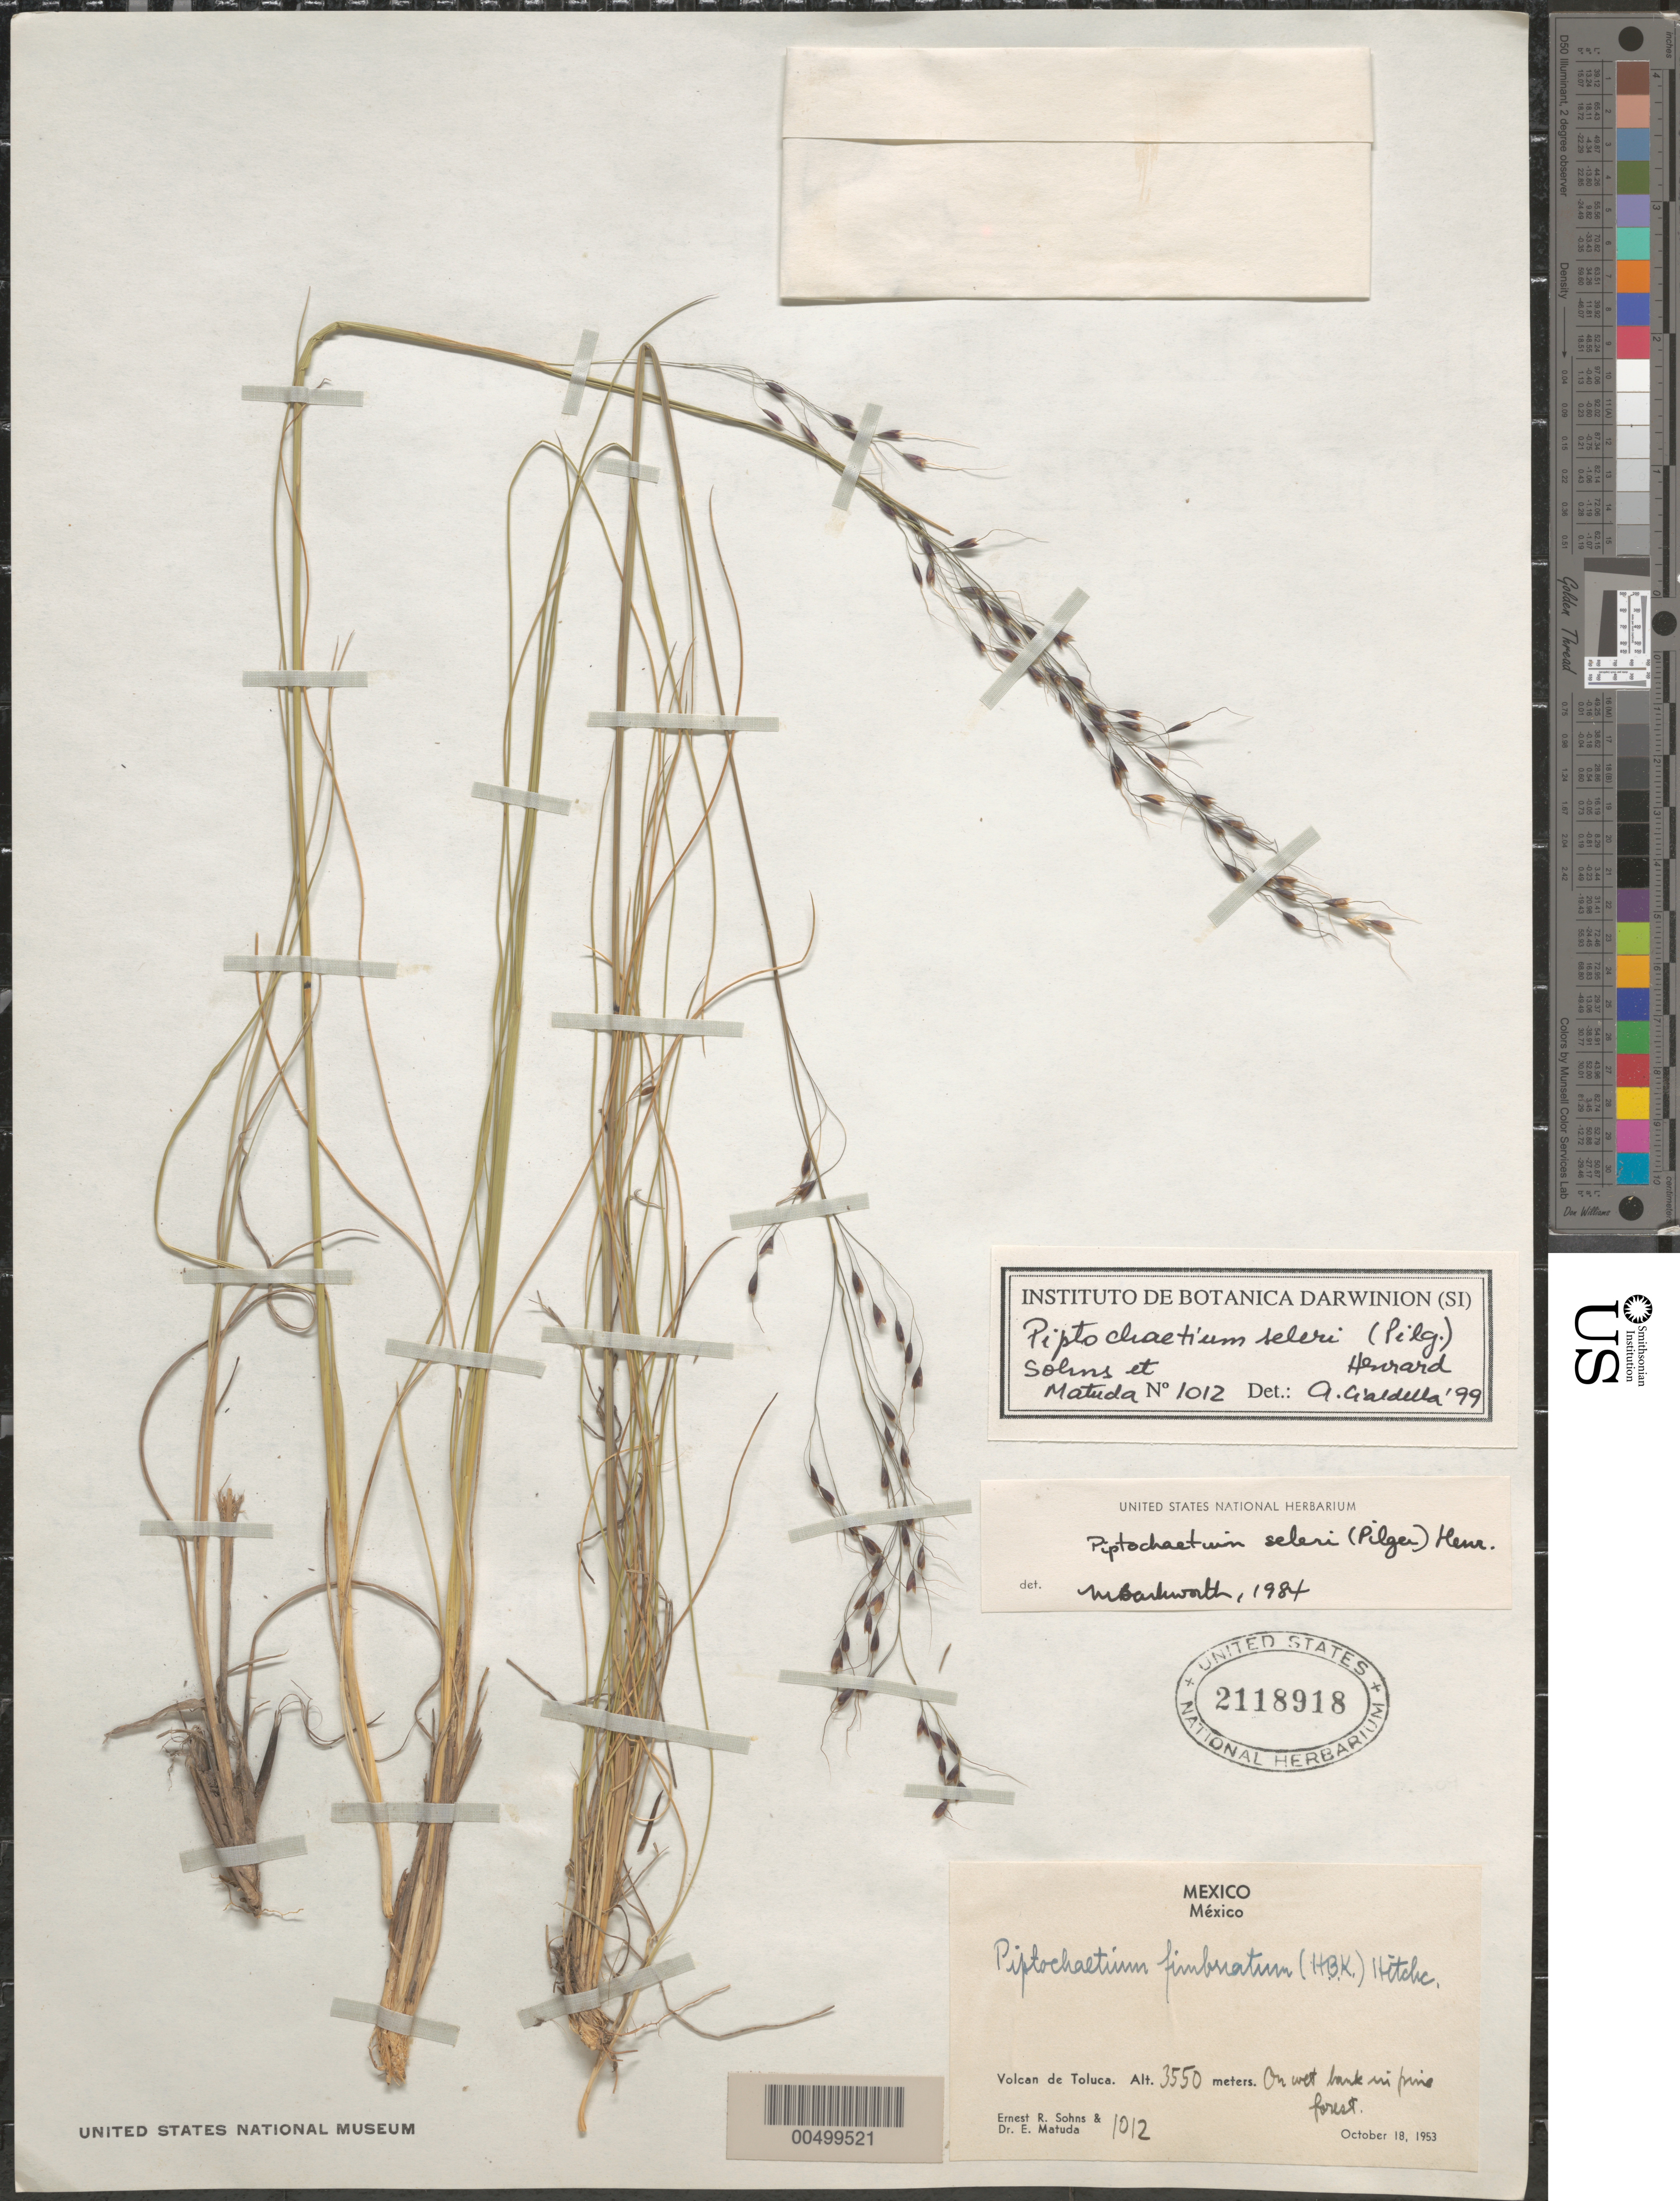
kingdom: Plantae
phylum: Tracheophyta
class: Liliopsida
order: Poales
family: Poaceae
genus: Piptochaetium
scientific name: Piptochaetium seleri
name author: (Pilg.) Henr.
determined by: Barkworth, M. E.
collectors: E. R. Sohns & E. Matuda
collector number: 1012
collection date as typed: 18 Oct 1953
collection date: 1953-10-18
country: Mexico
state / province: México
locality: Volcan de Toluca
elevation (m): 3550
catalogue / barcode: US 2118918